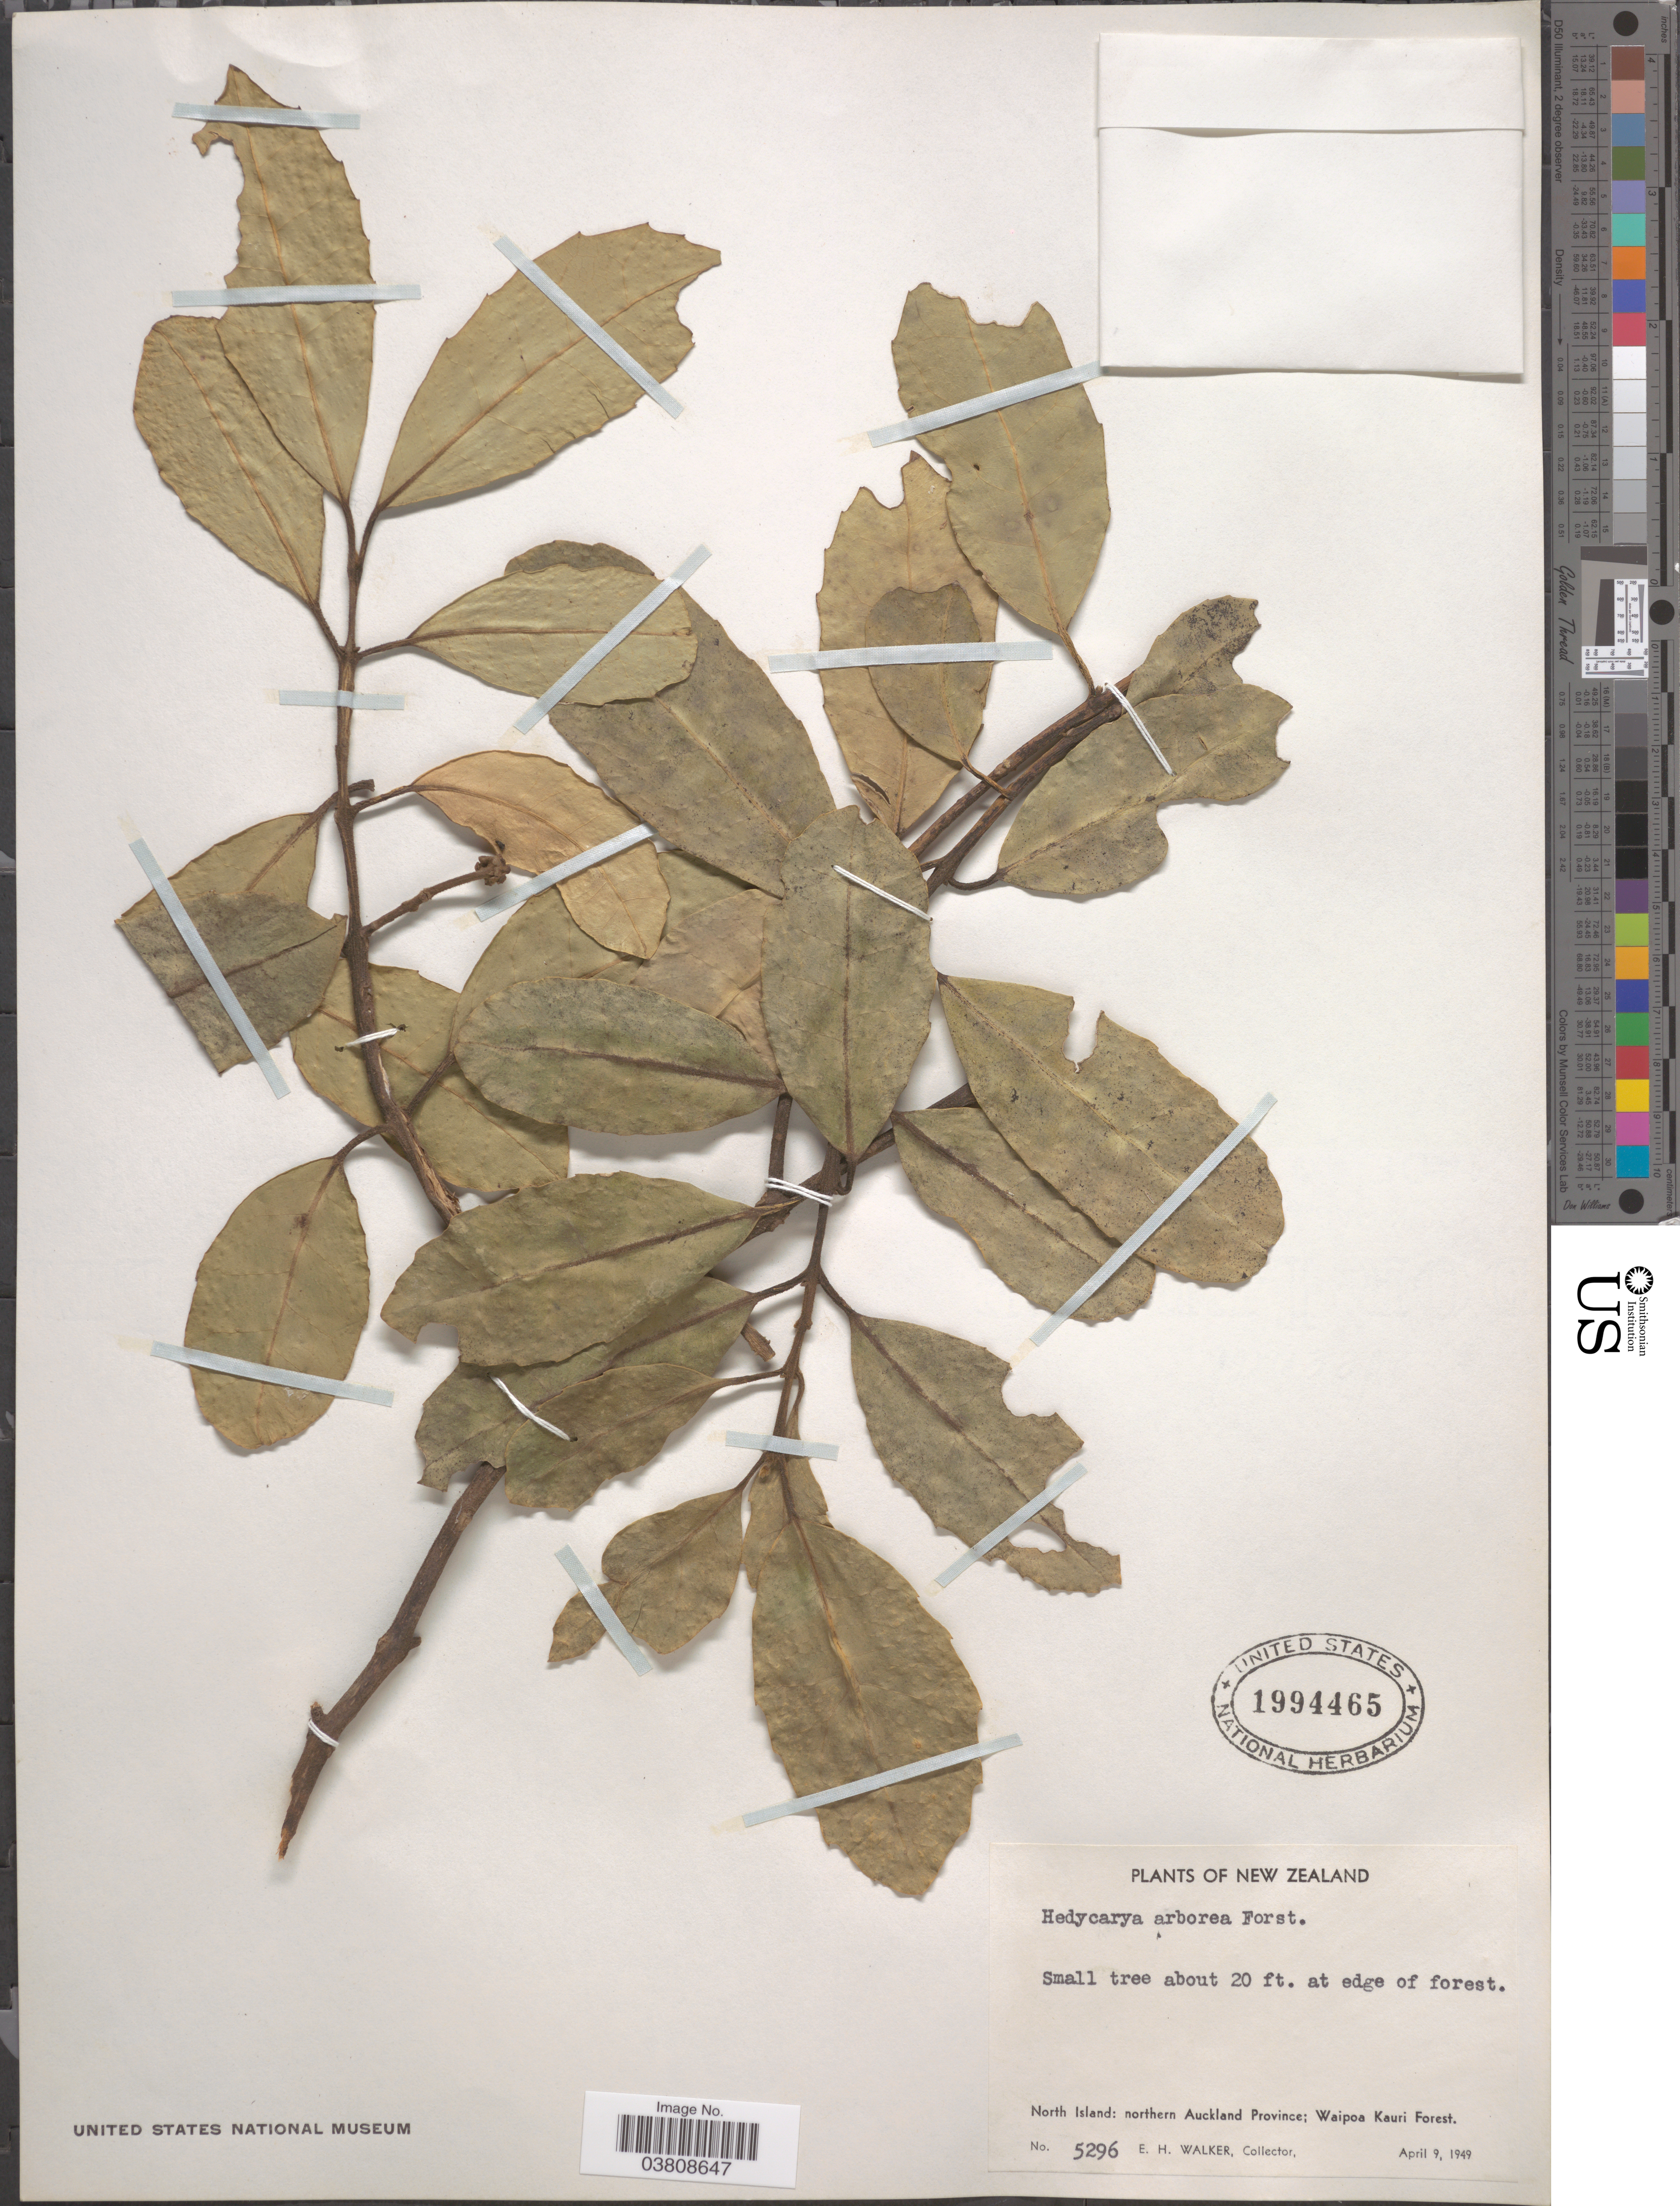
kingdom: Plantae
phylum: Tracheophyta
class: Magnoliopsida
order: Laurales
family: Monimiaceae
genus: Hedycarya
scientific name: Hedycarya arborea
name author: J.R. Forst. & G. Forst.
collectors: E. H. Walker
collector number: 5296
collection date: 1949-04-09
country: New Zealand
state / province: Auckland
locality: North Island: northern Auckland Province; Waipoa Kauri Forest.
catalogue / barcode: US 1994465